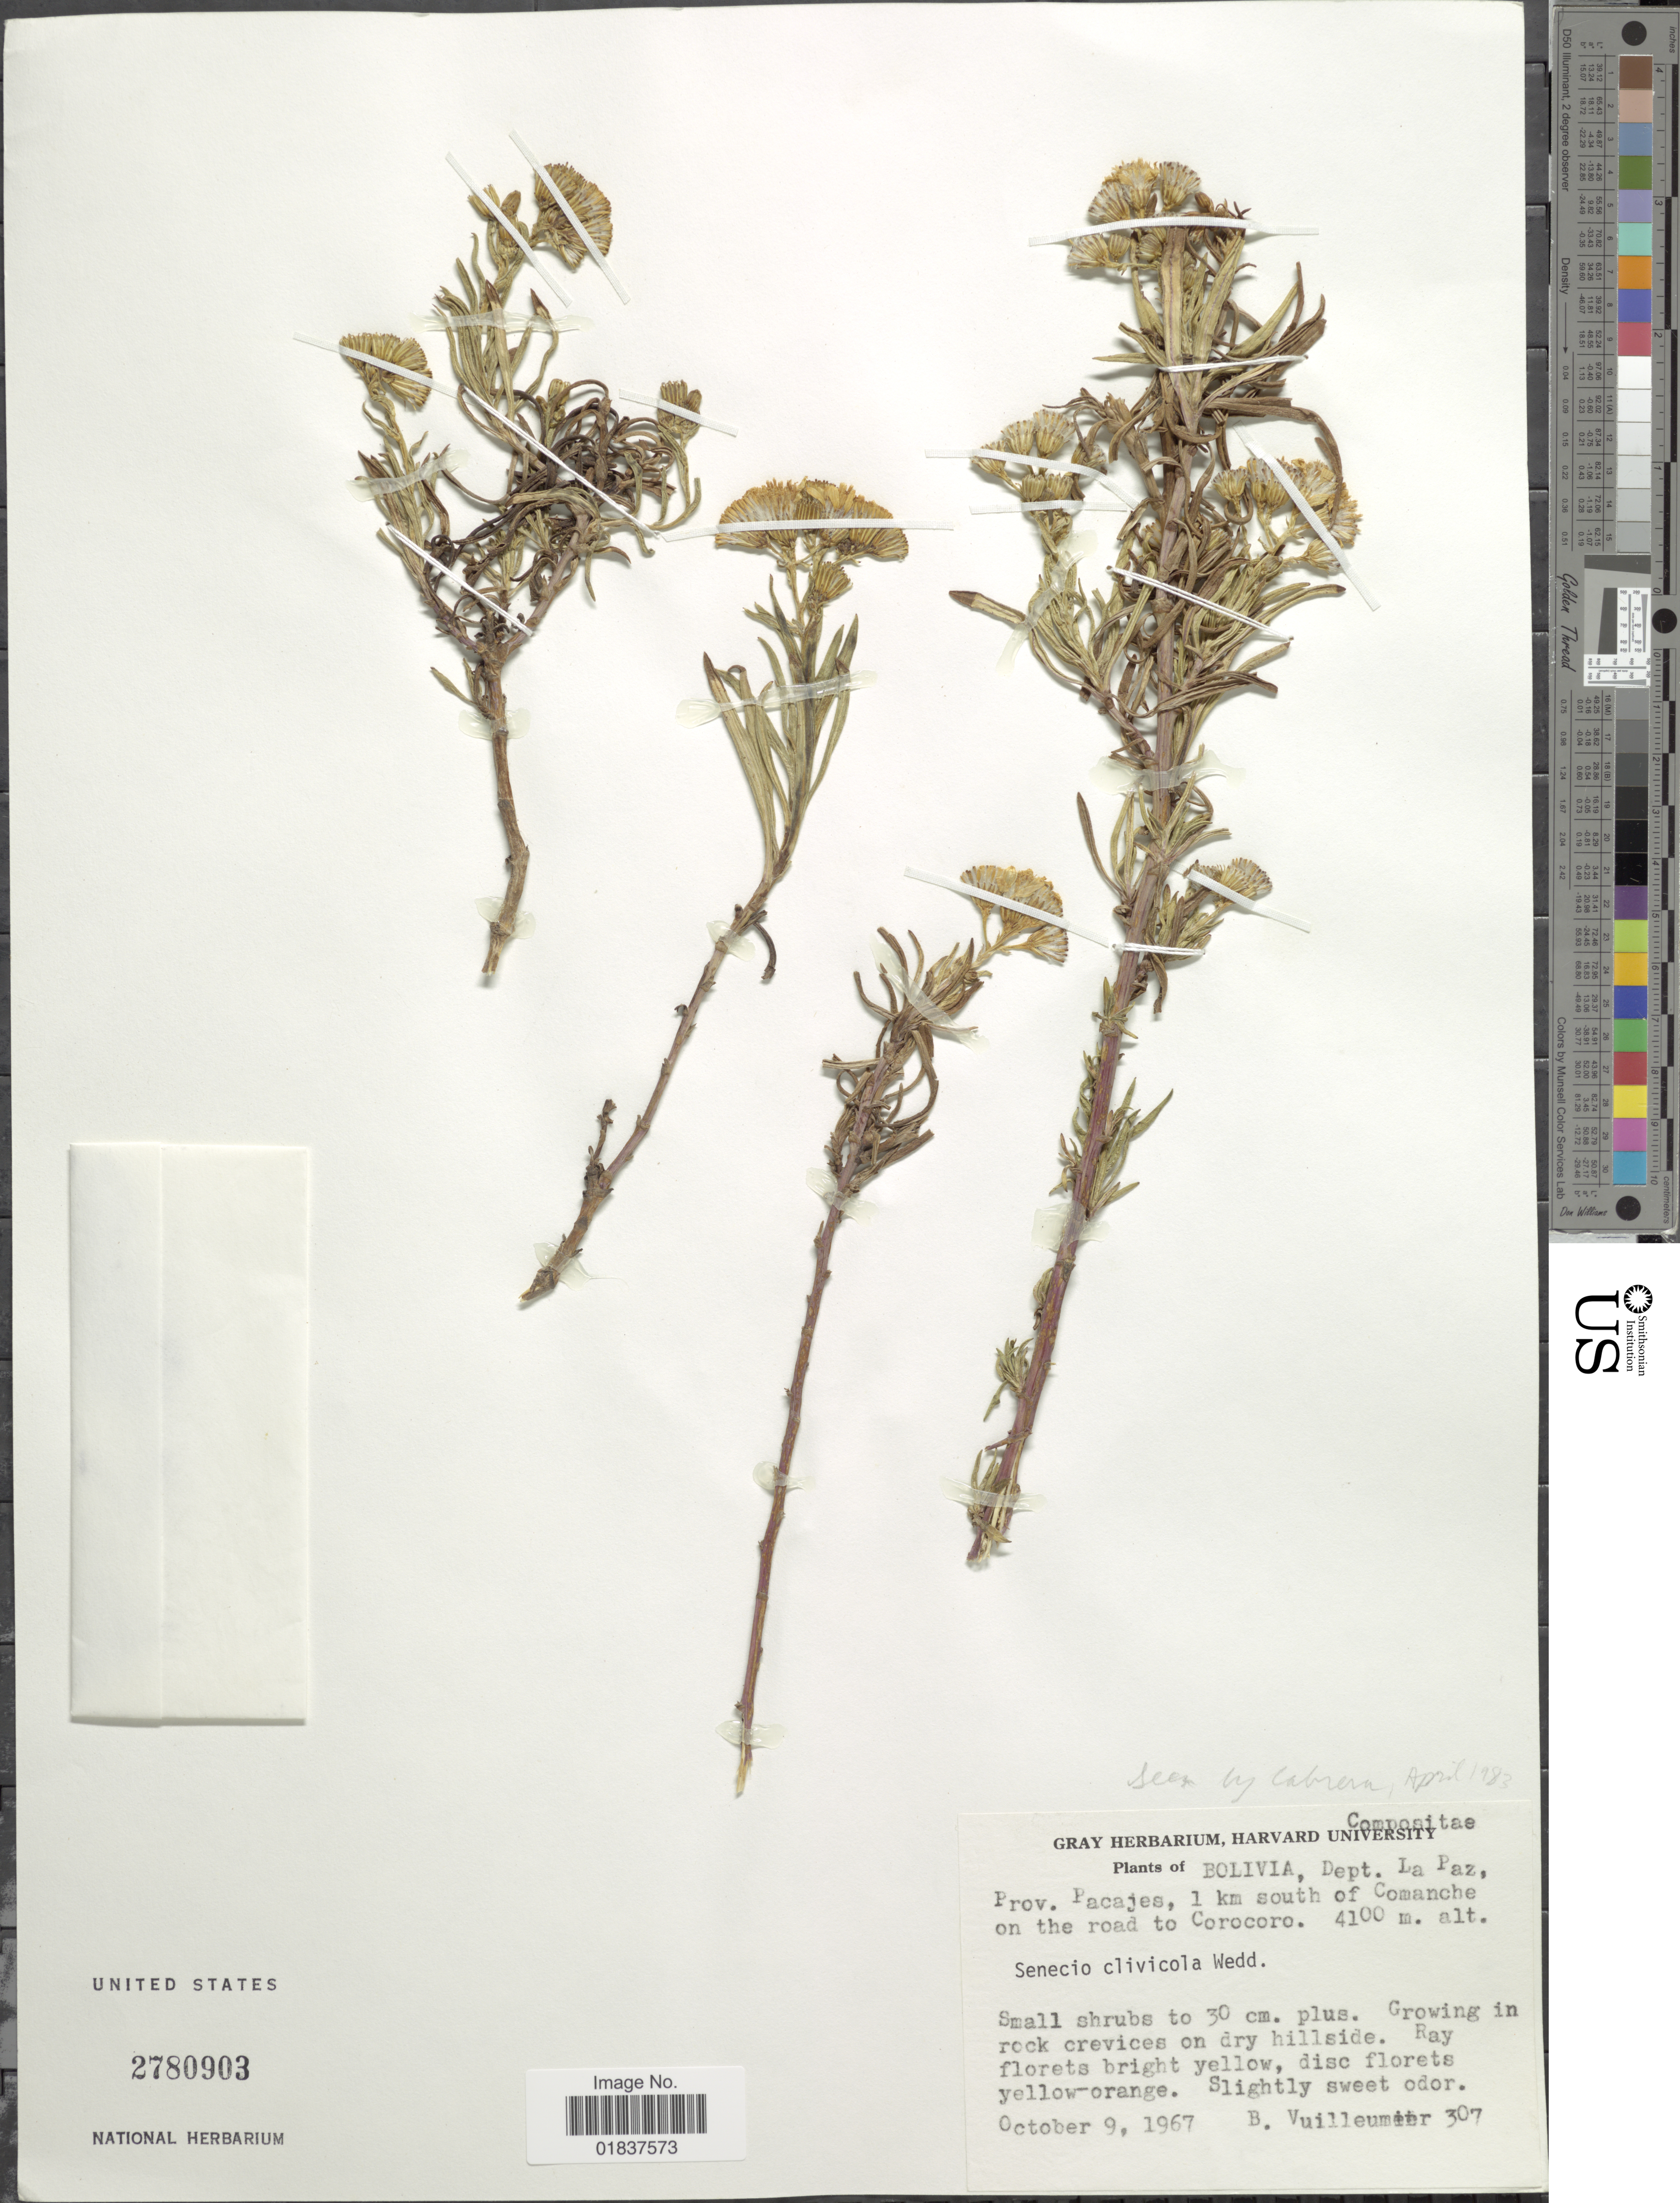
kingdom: Plantae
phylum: Tracheophyta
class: Magnoliopsida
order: Asterales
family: Asteraceae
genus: Senecio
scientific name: Senecio clivicola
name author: Wedd.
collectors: B. Vuilleumier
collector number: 307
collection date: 1967-10-09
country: Bolivia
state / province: La Paz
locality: Dept. La Paz, Prov. Pacajes, 1 km south of Comanche on the road to Corocoro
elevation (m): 4100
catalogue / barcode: US 2780903